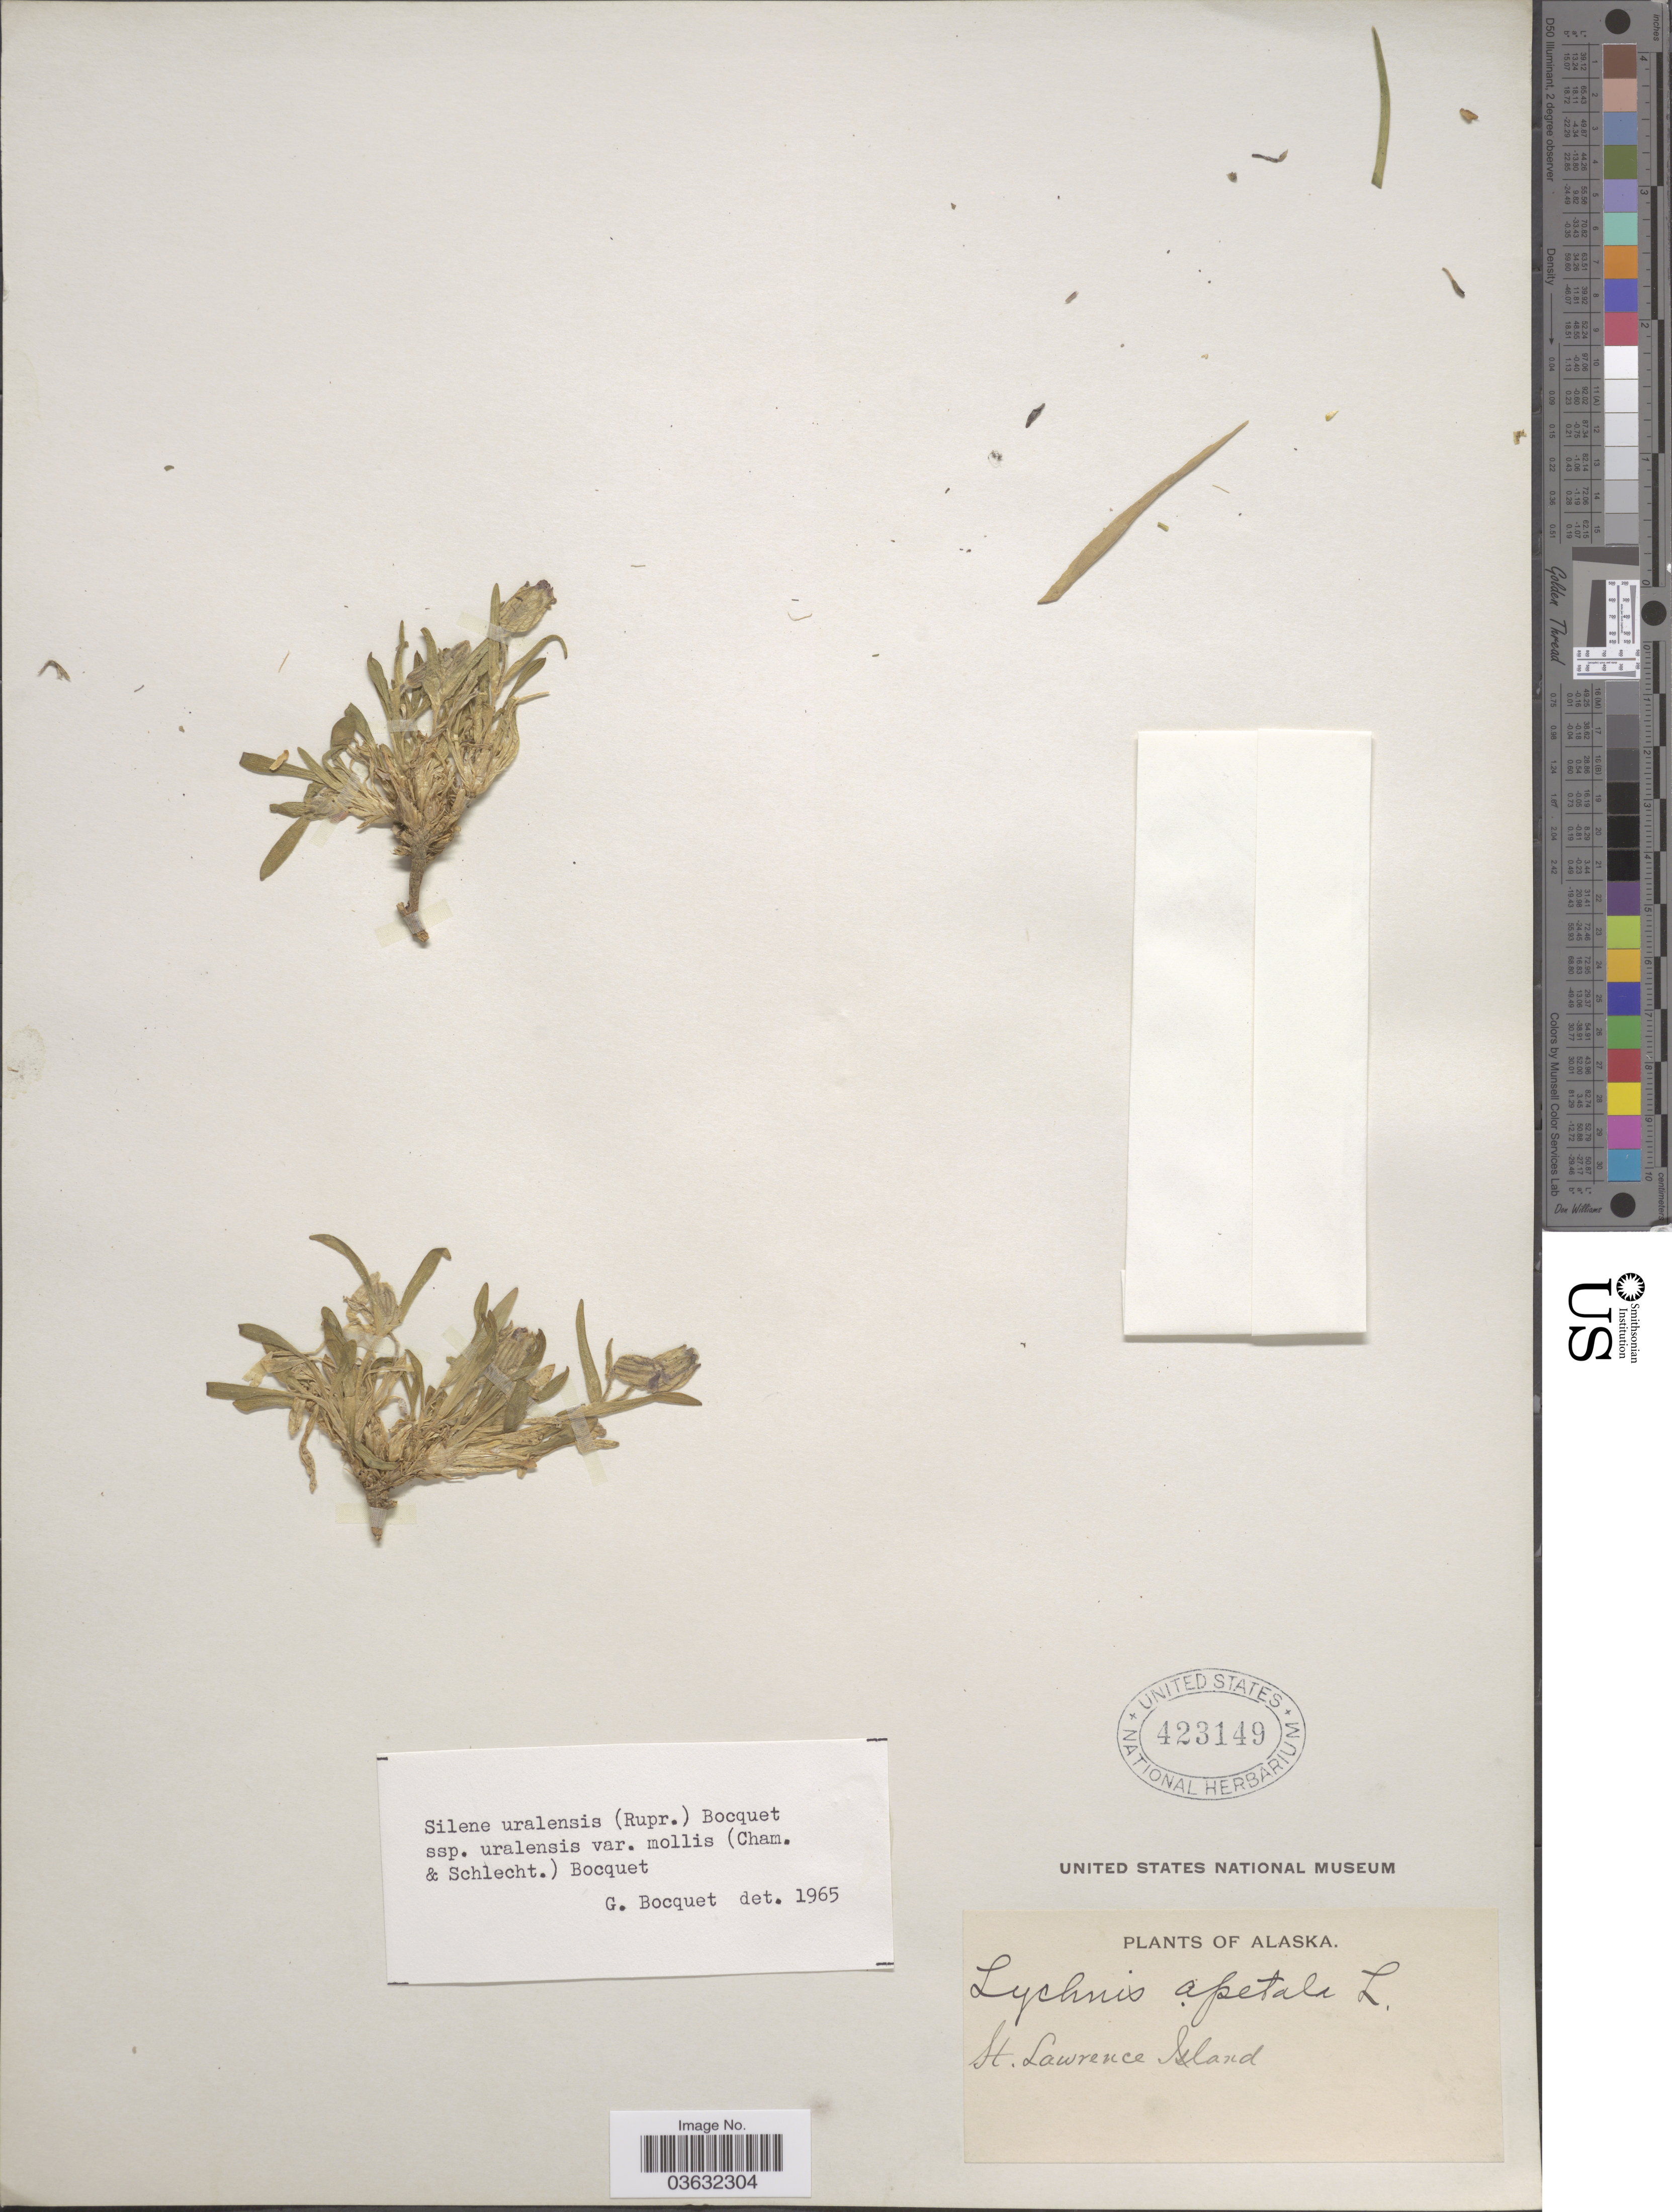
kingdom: Plantae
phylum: Tracheophyta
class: Magnoliopsida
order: Caryophyllales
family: Caryophyllaceae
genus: Silene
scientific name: Silene uralensis var. mollis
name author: (Cham. & Schltdl.) Bocquet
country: United States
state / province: Alaska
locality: St. Lawrence Island.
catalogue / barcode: US 423149